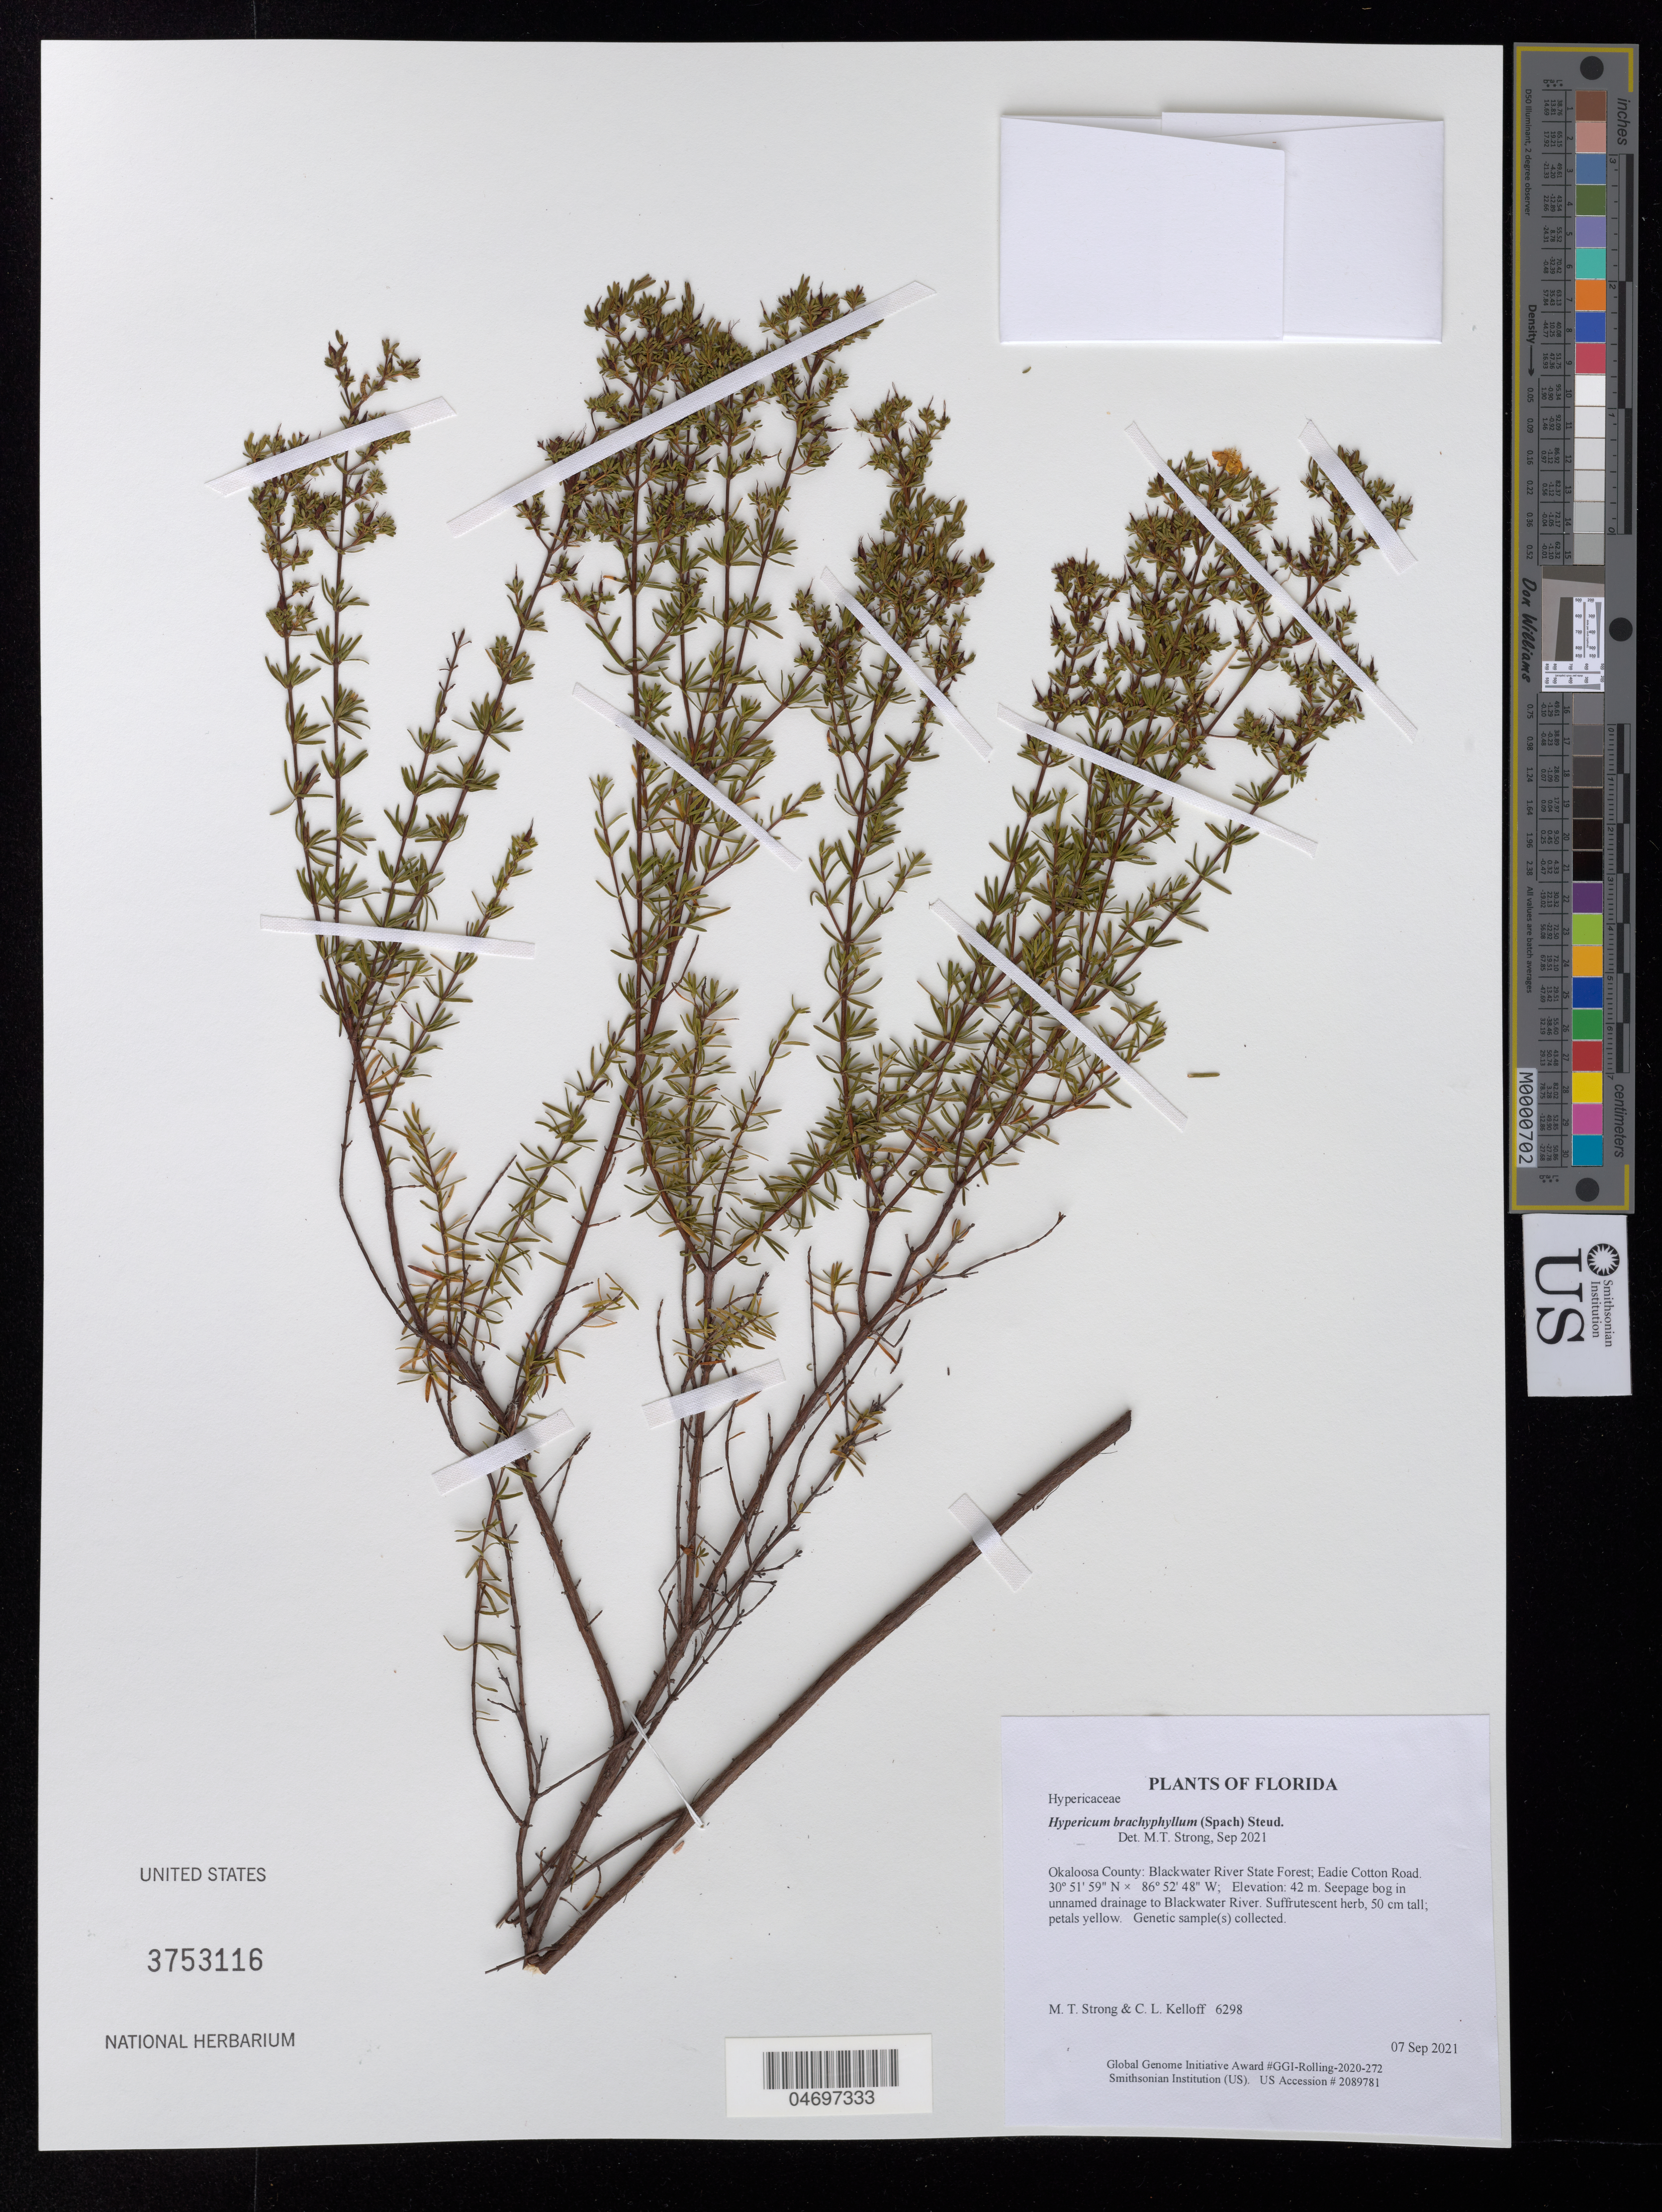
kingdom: Plantae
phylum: Tracheophyta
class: Magnoliopsida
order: Malpighiales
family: Hypericaceae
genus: Hypericum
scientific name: Hypericum brachyphyllum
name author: (Spach) Steud.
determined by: Strong, Mark T.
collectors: M. T. Strong & C. L. Kelloff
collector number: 6298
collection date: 2021-09-07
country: United States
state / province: Florida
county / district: Okaloosa County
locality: Blackwater River State Forest; Eadie Cotton Road.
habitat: Seepage bog in unnamed drainage to Blackwater River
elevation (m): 42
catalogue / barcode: US 3753116